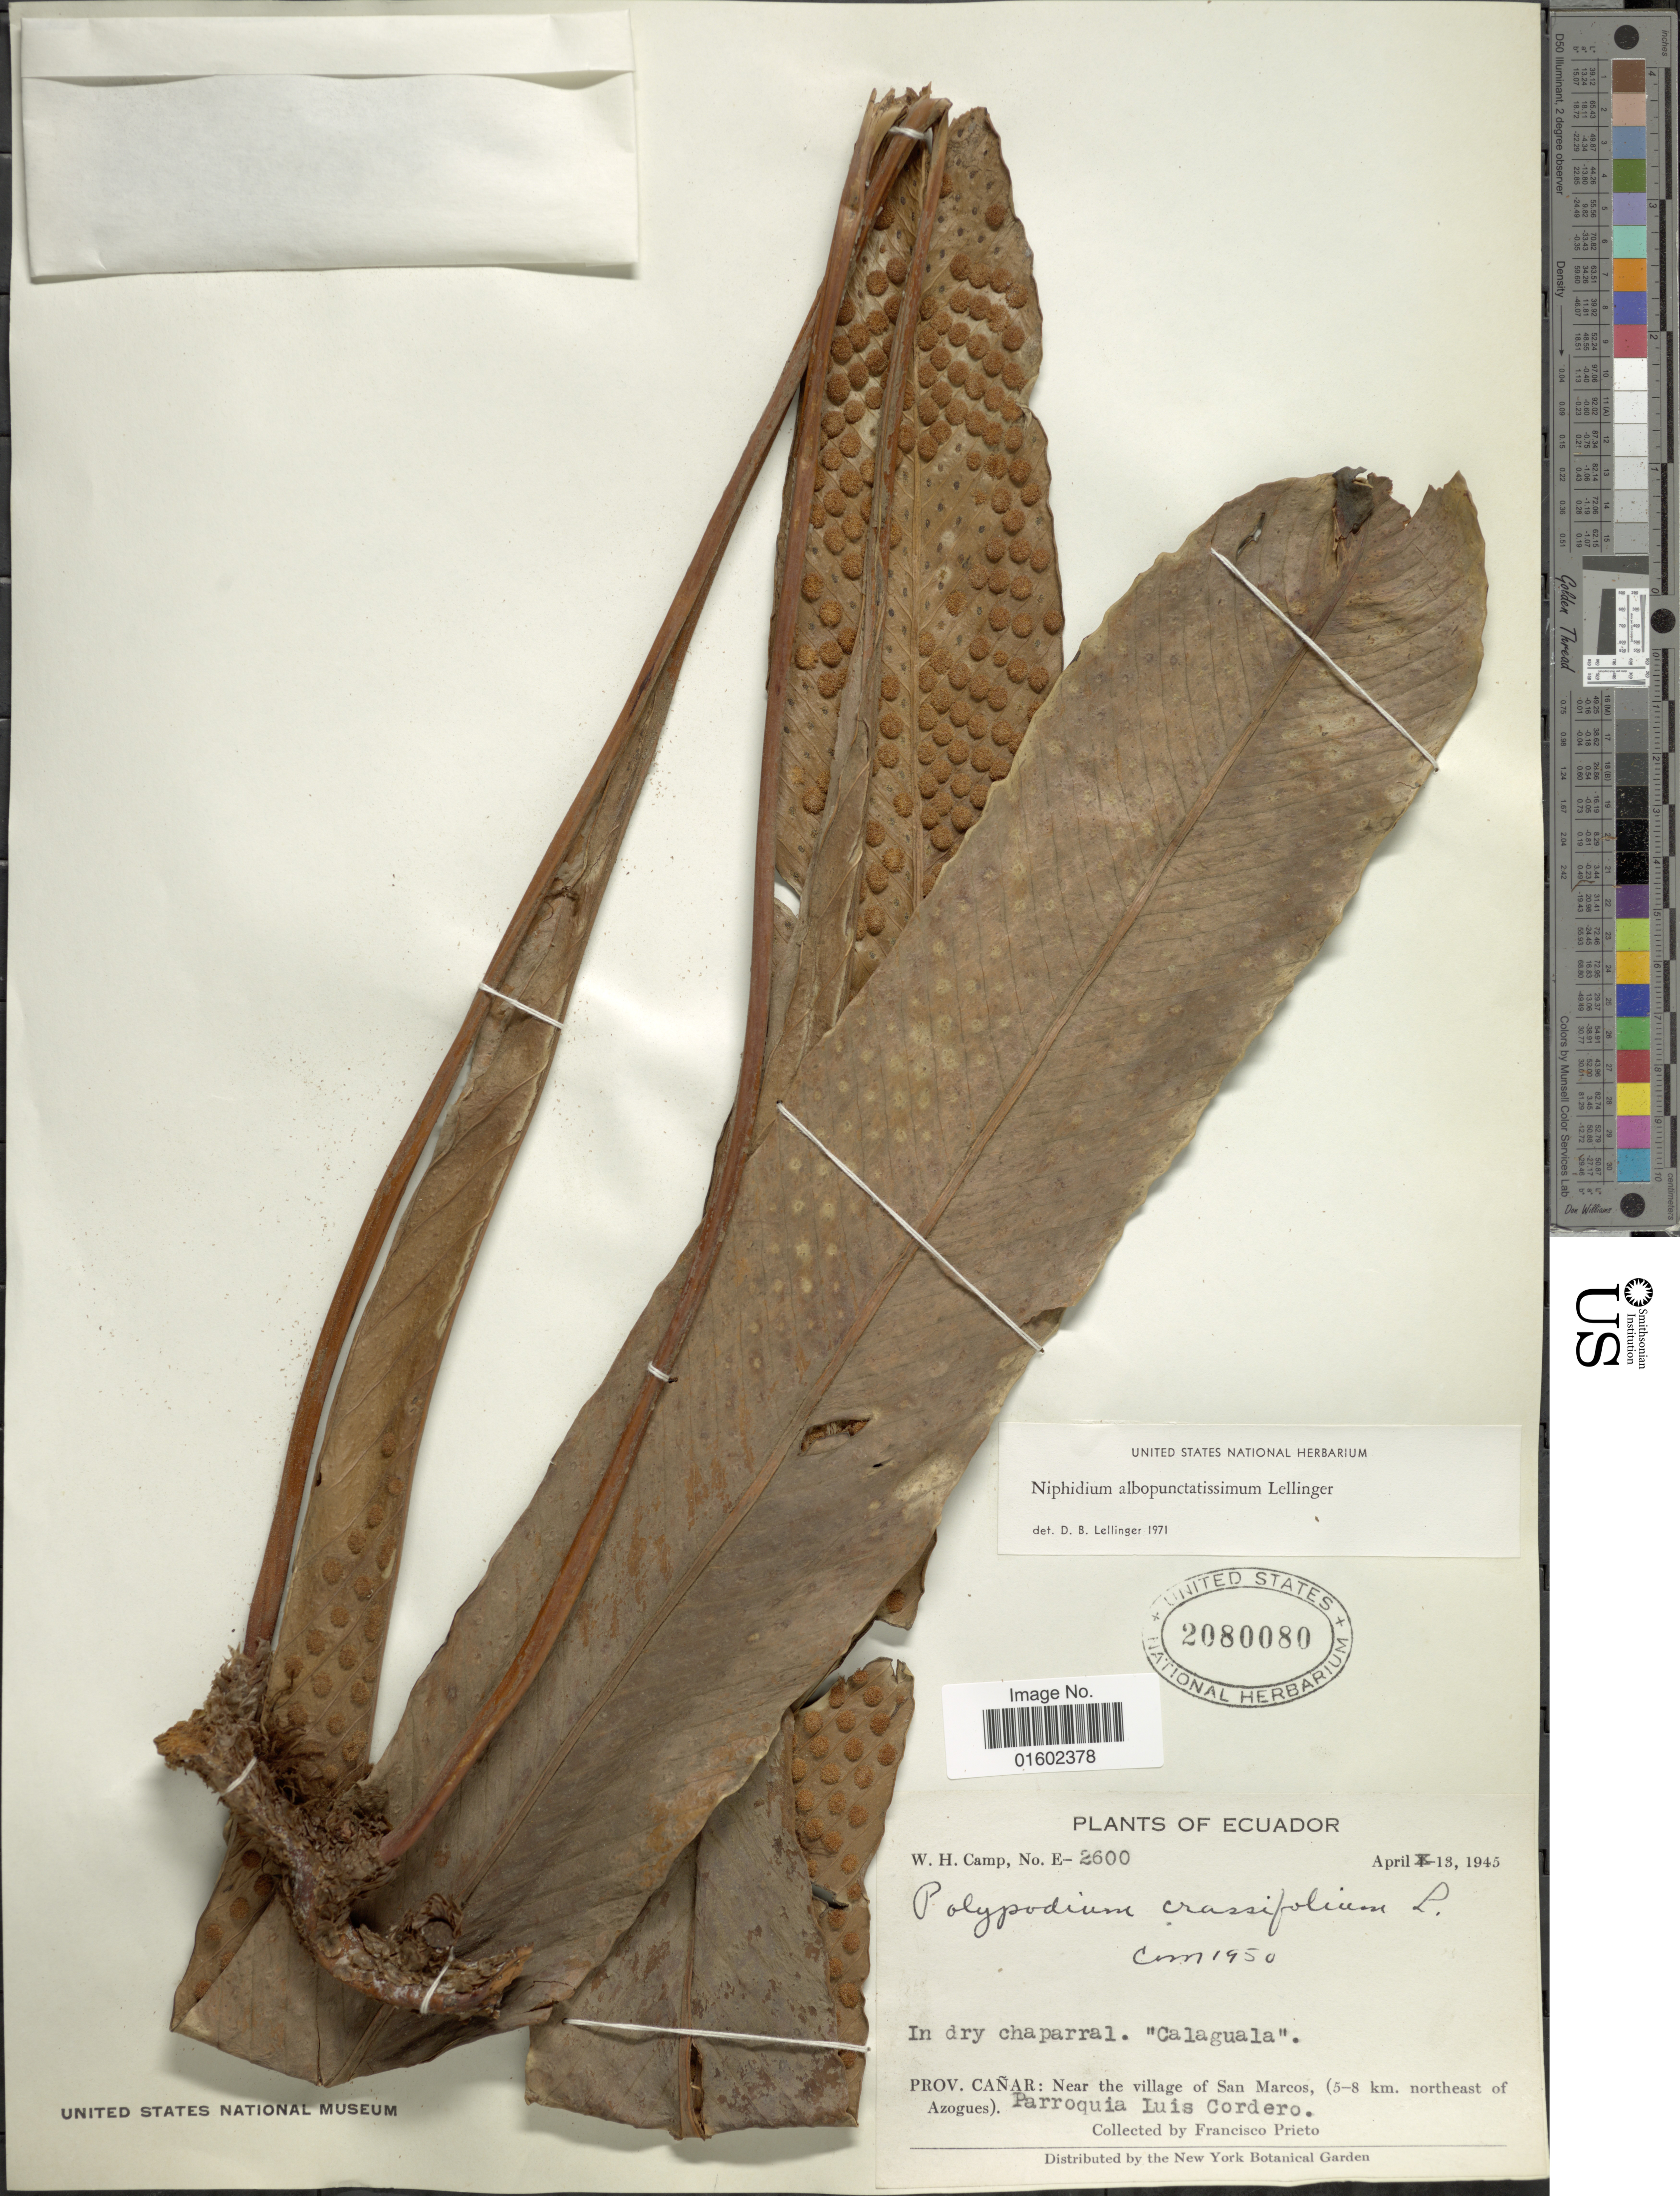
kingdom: Plantae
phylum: Tracheophyta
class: Polypodiopsida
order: Polypodiales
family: Polypodiaceae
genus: Niphidium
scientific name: Niphidium albopunctatissimum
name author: Lellinger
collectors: F. Prieto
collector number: E-2600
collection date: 1945-04-13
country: Ecuador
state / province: Cañar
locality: Near the village of San Marcos (5-8 km, northeast of Azugues), Parroquia Luis Cordero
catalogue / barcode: US 2080080